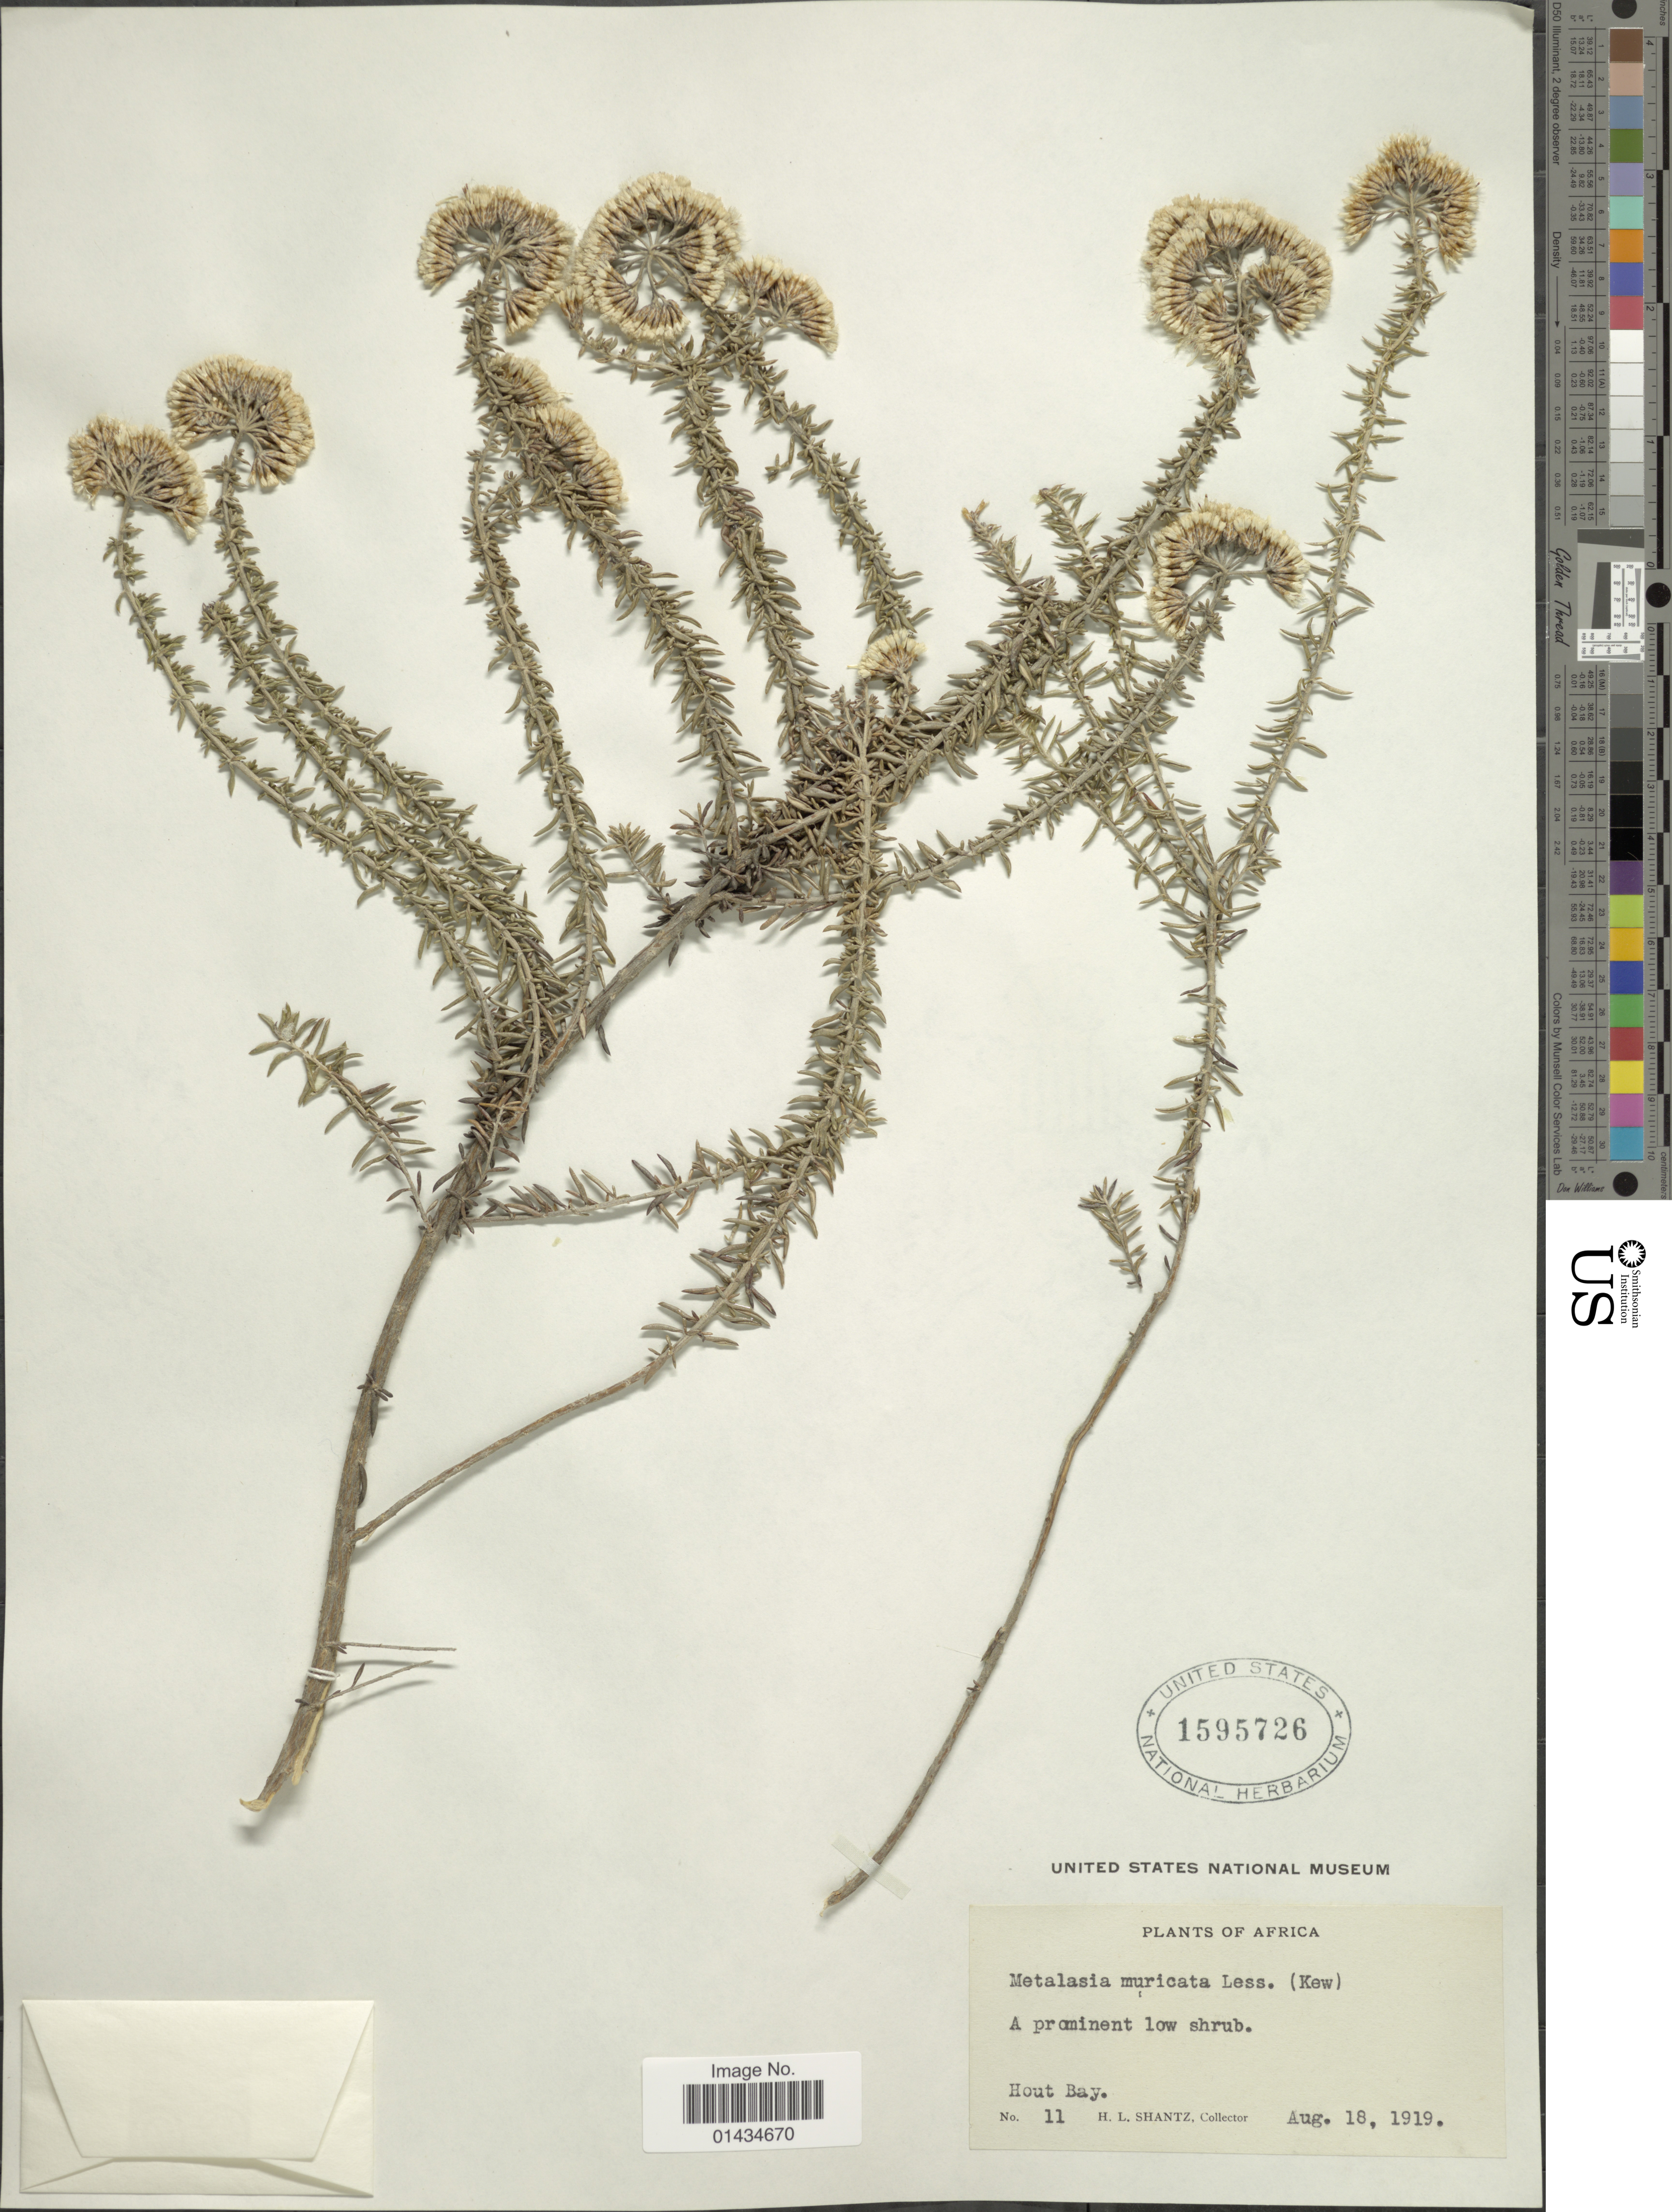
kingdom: Plantae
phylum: Tracheophyta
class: Magnoliopsida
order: Asterales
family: Asteraceae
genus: Metalasia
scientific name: Metalasia muricata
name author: (L.) D. Don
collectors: H. Shantz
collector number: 11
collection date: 1919-08-18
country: South Africa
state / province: Western Cape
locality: Africa, Hout Bay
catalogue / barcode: US 1595726